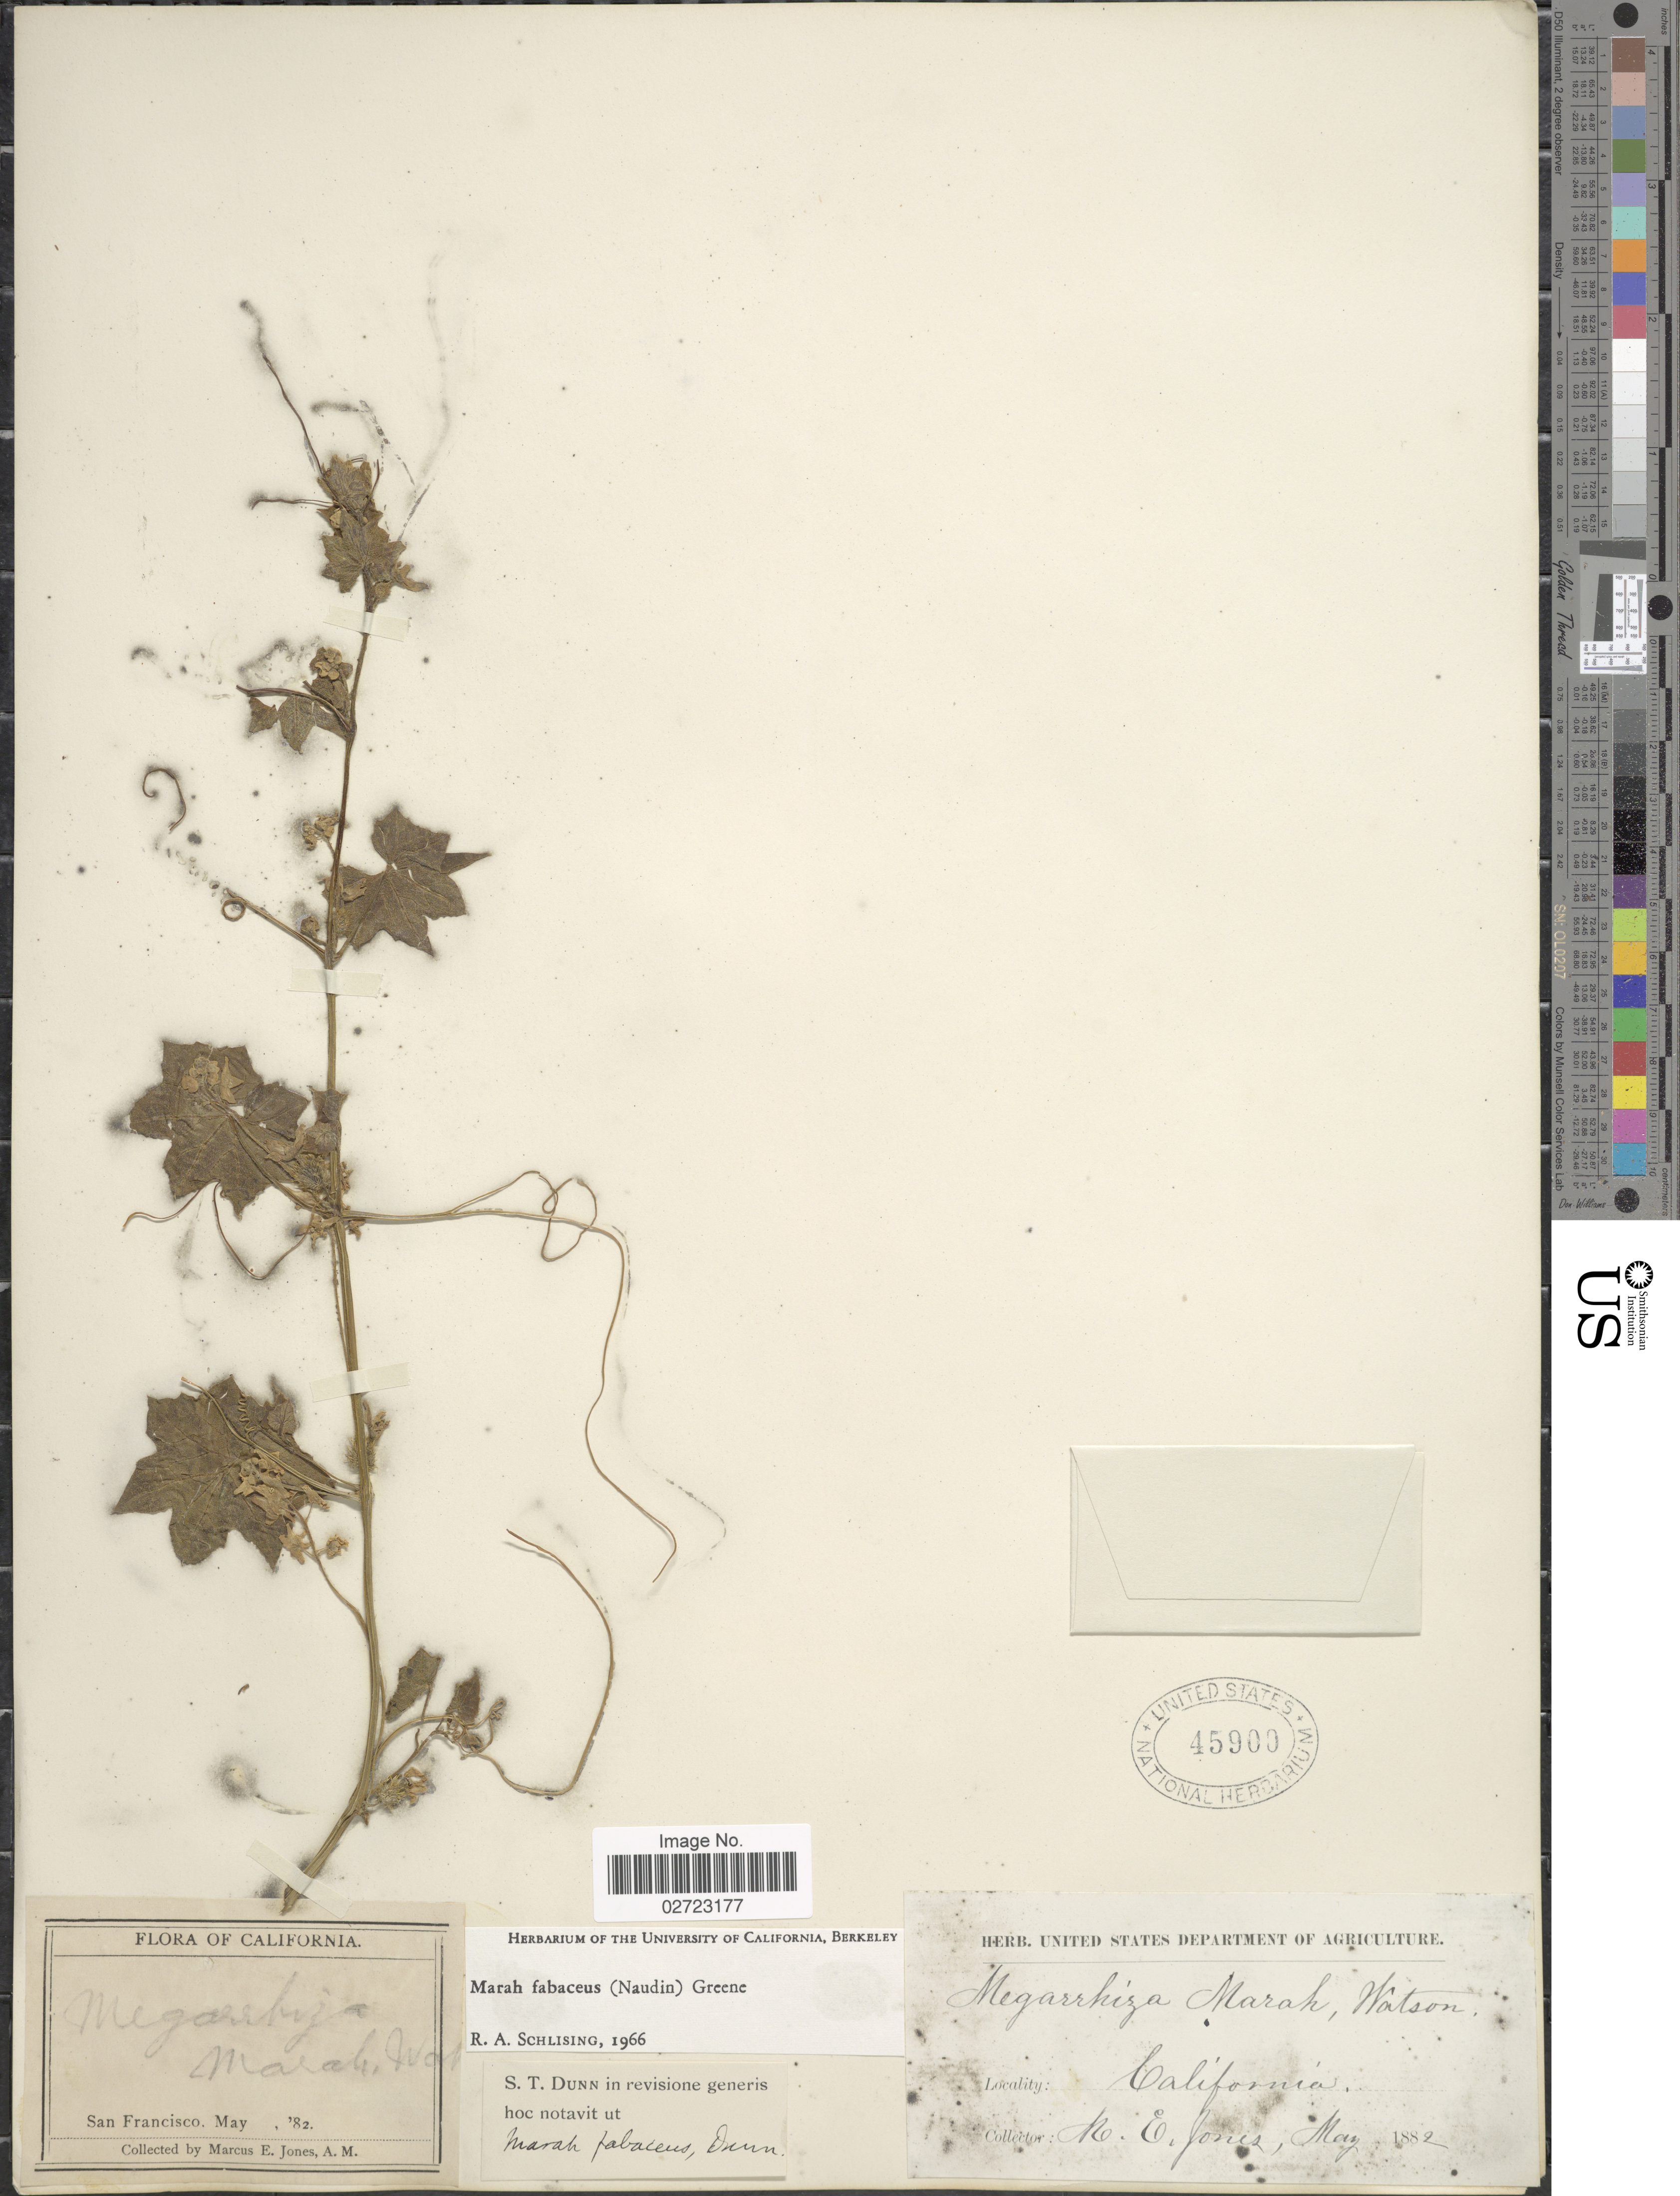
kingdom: Plantae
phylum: Tracheophyta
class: Magnoliopsida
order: Cucurbitales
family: Cucurbitaceae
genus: Marah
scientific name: Marah fabacea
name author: (Naudin) Greene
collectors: M. E. Jones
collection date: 1882-05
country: United States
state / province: California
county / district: San Francisco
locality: San Francisco.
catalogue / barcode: US 45900